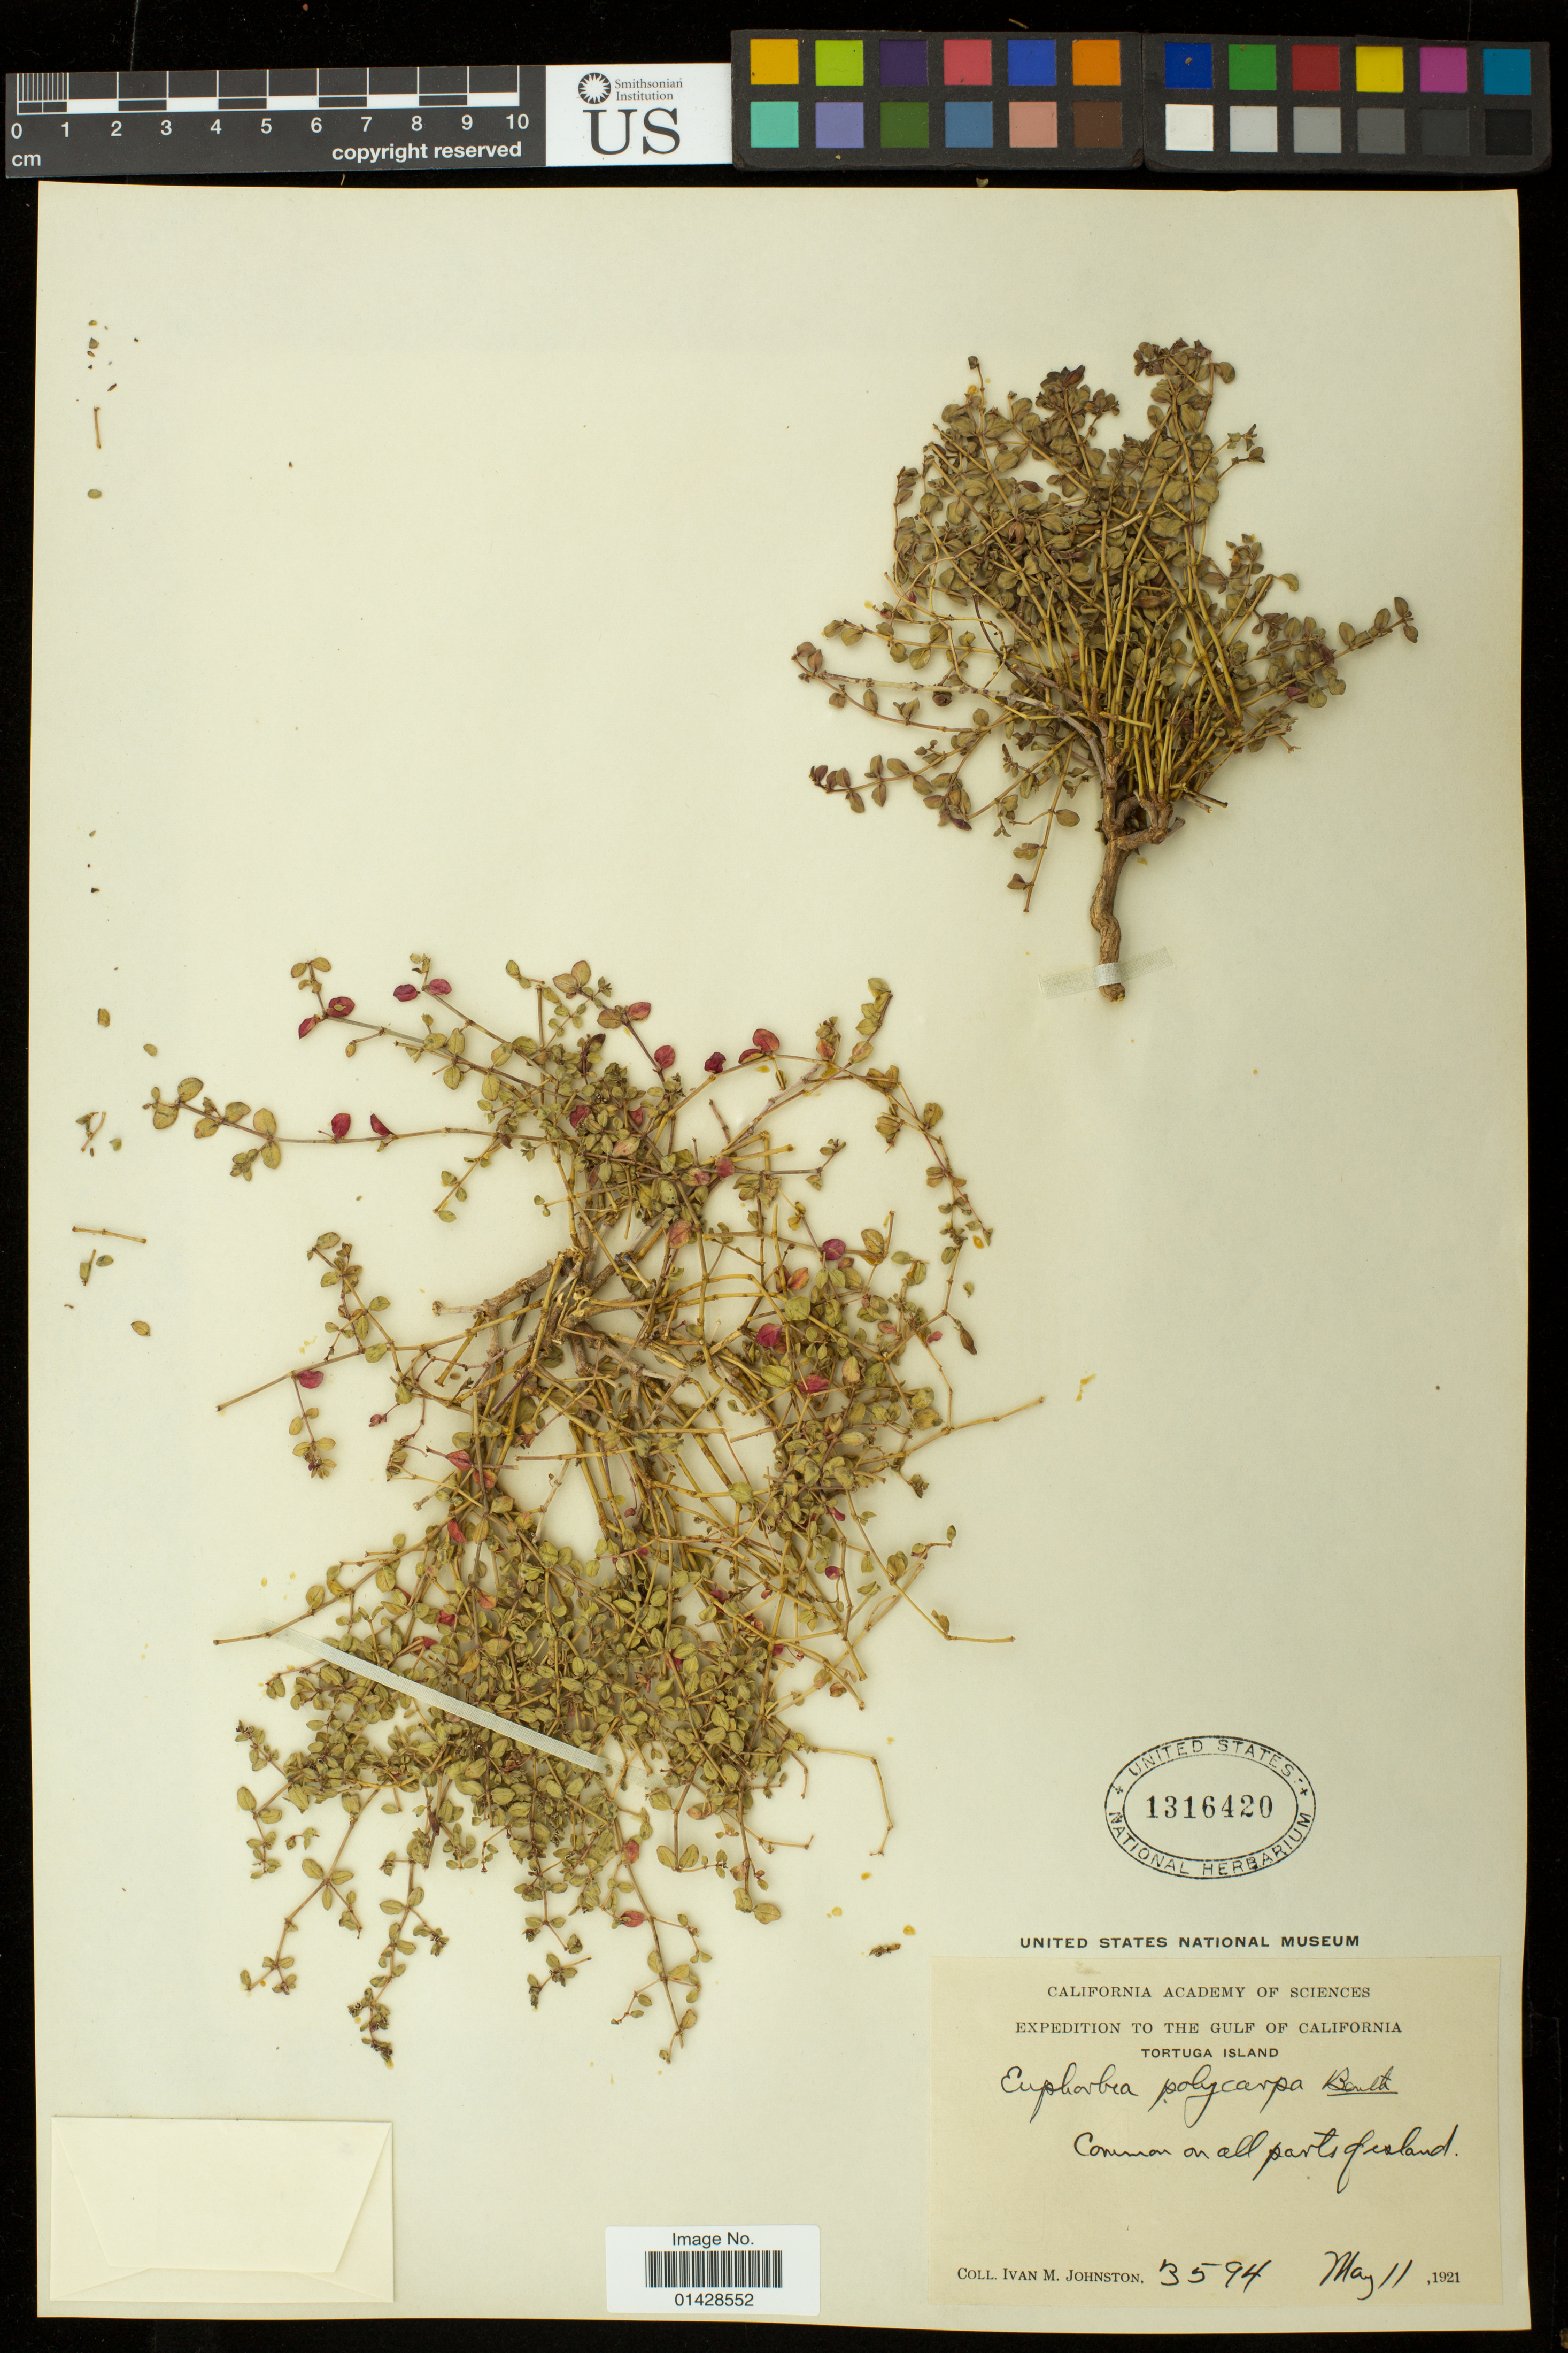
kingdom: Plantae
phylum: Tracheophyta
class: Magnoliopsida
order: Malpighiales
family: Euphorbiaceae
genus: Euphorbia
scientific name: Euphorbia polycarpa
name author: Benth.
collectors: I.M. Johnston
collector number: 3594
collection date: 1921-05-11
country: Mexico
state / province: Baja California Sur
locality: Tortuga Island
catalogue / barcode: US 1316420